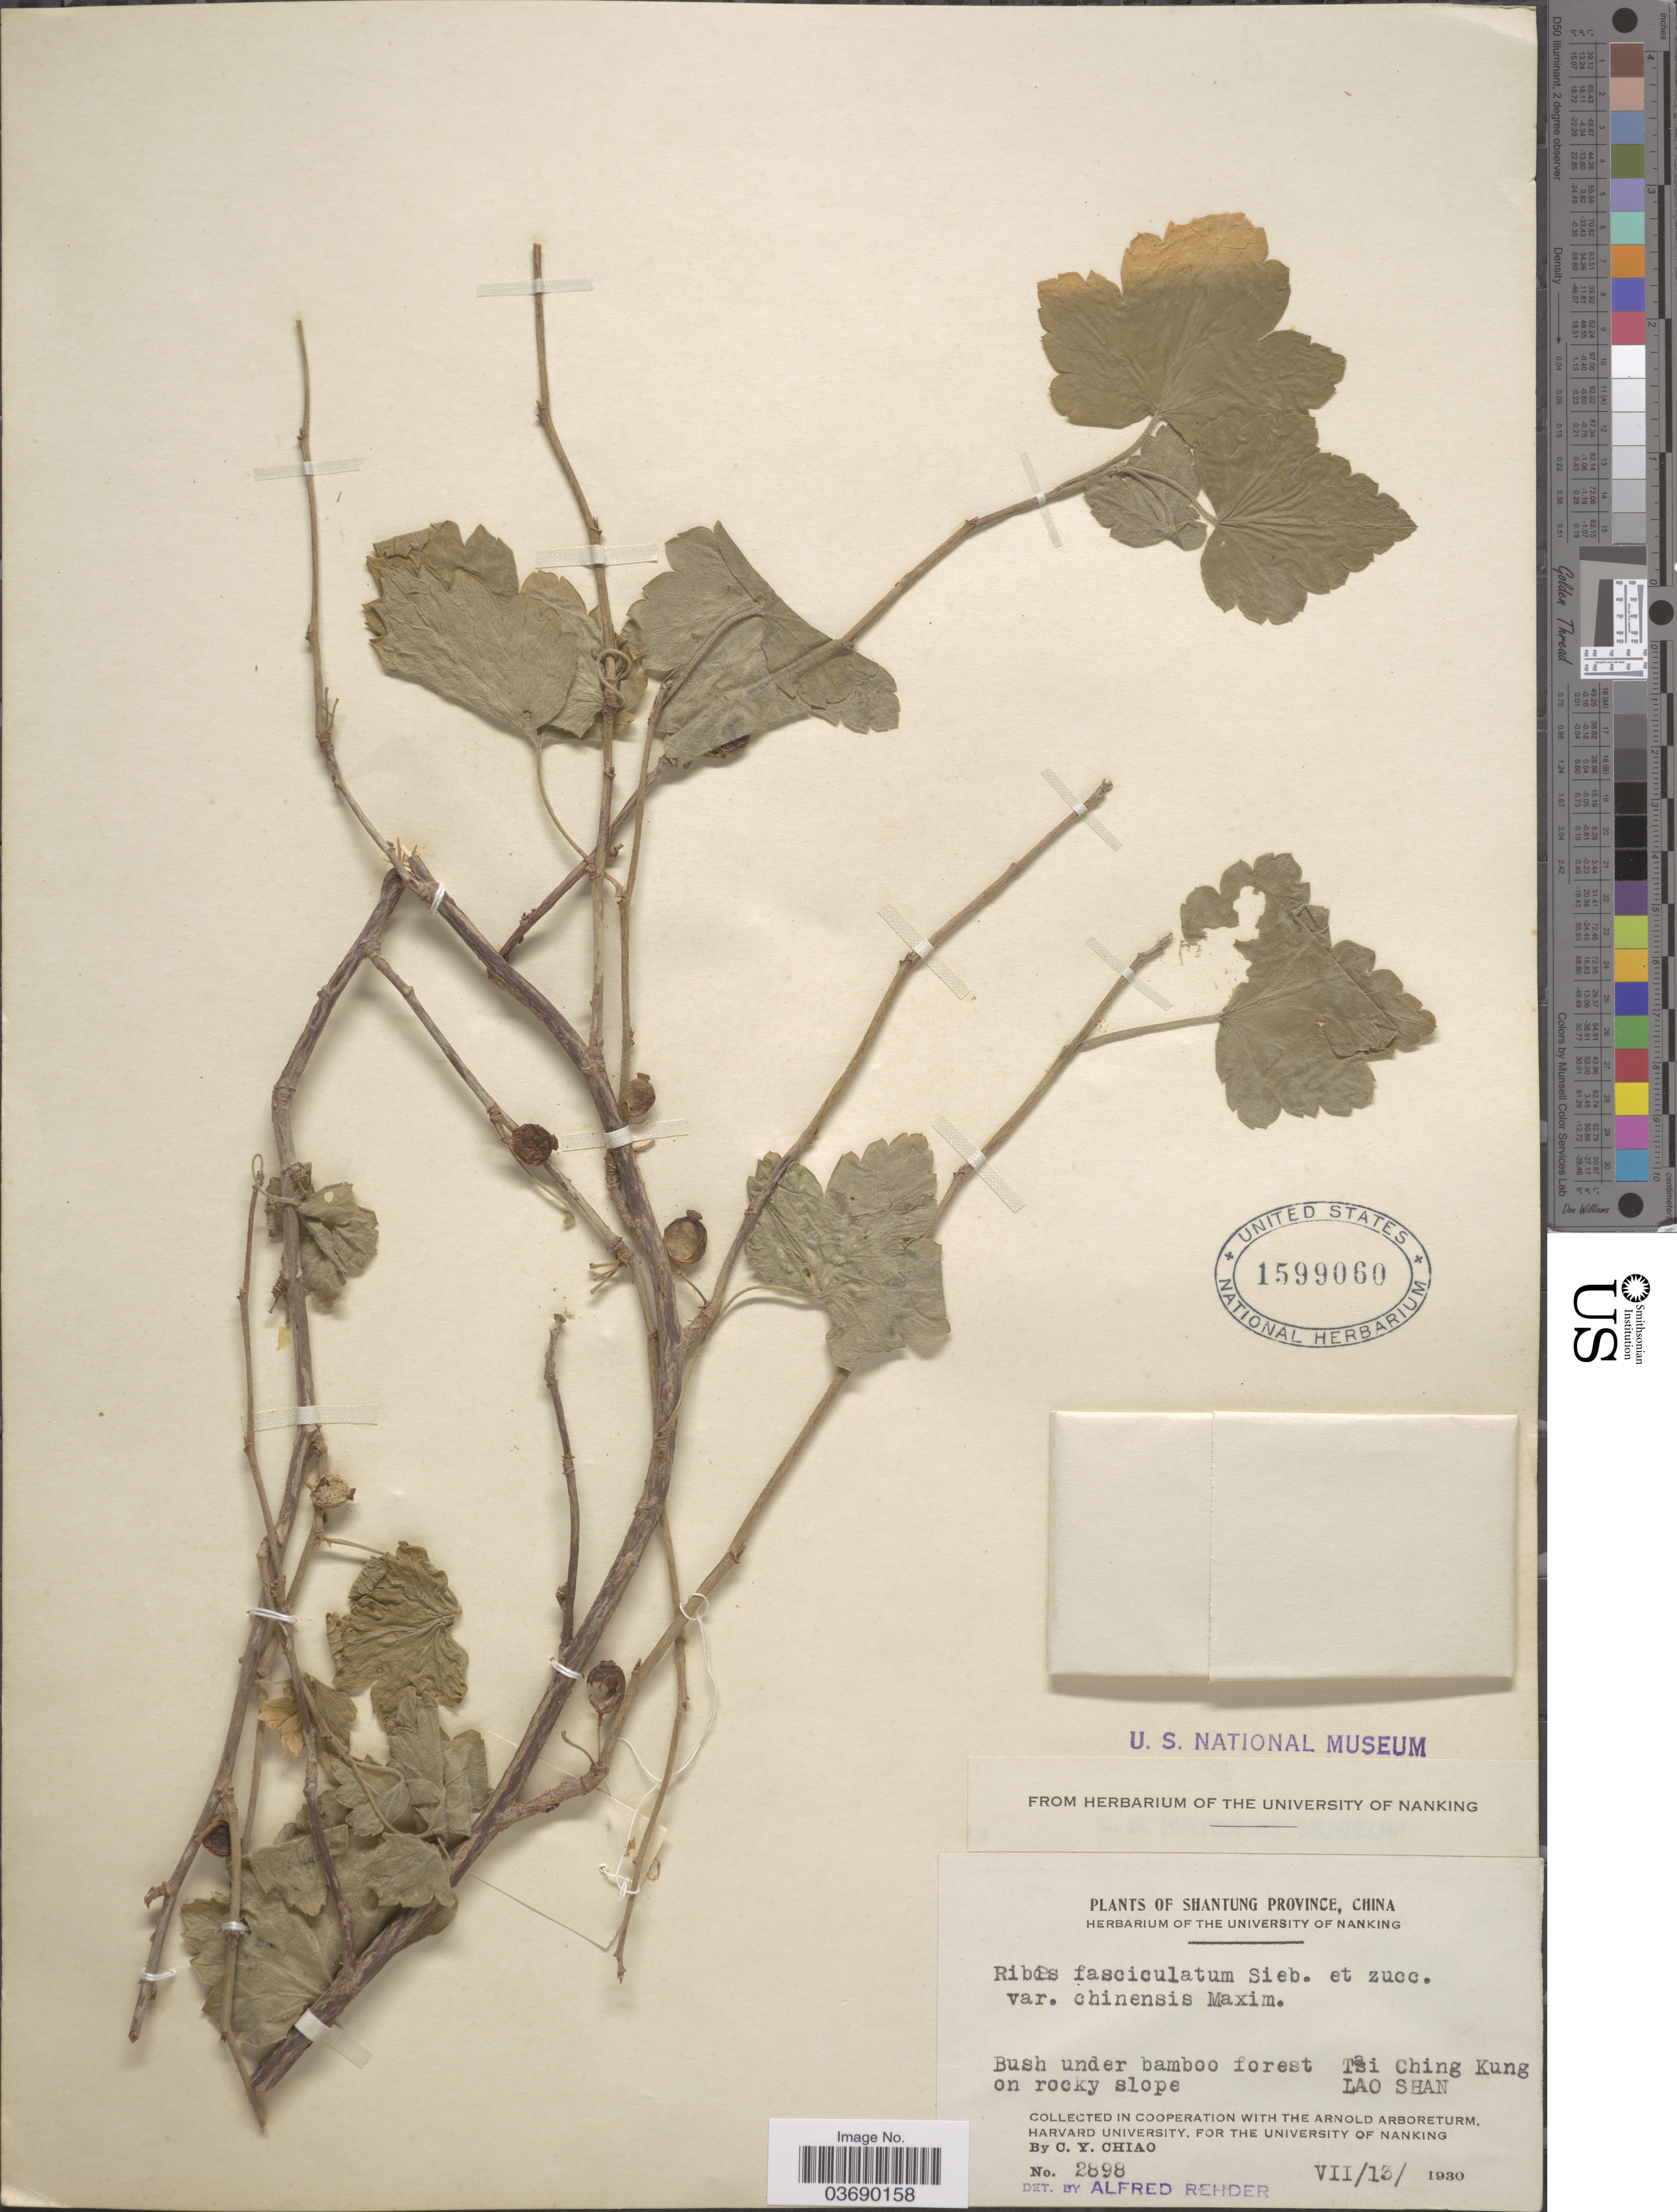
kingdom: Plantae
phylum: Tracheophyta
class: Magnoliopsida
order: Saxifragales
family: Grossulariaceae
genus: Ribes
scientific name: Ribes fasciculatum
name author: Siebold & Zucc.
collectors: C. Y. Chiao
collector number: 2898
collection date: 1930-07-13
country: China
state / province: Shandong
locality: Shantung Province. Tsi Ching Kung. Lao Shan.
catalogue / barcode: US 1599060